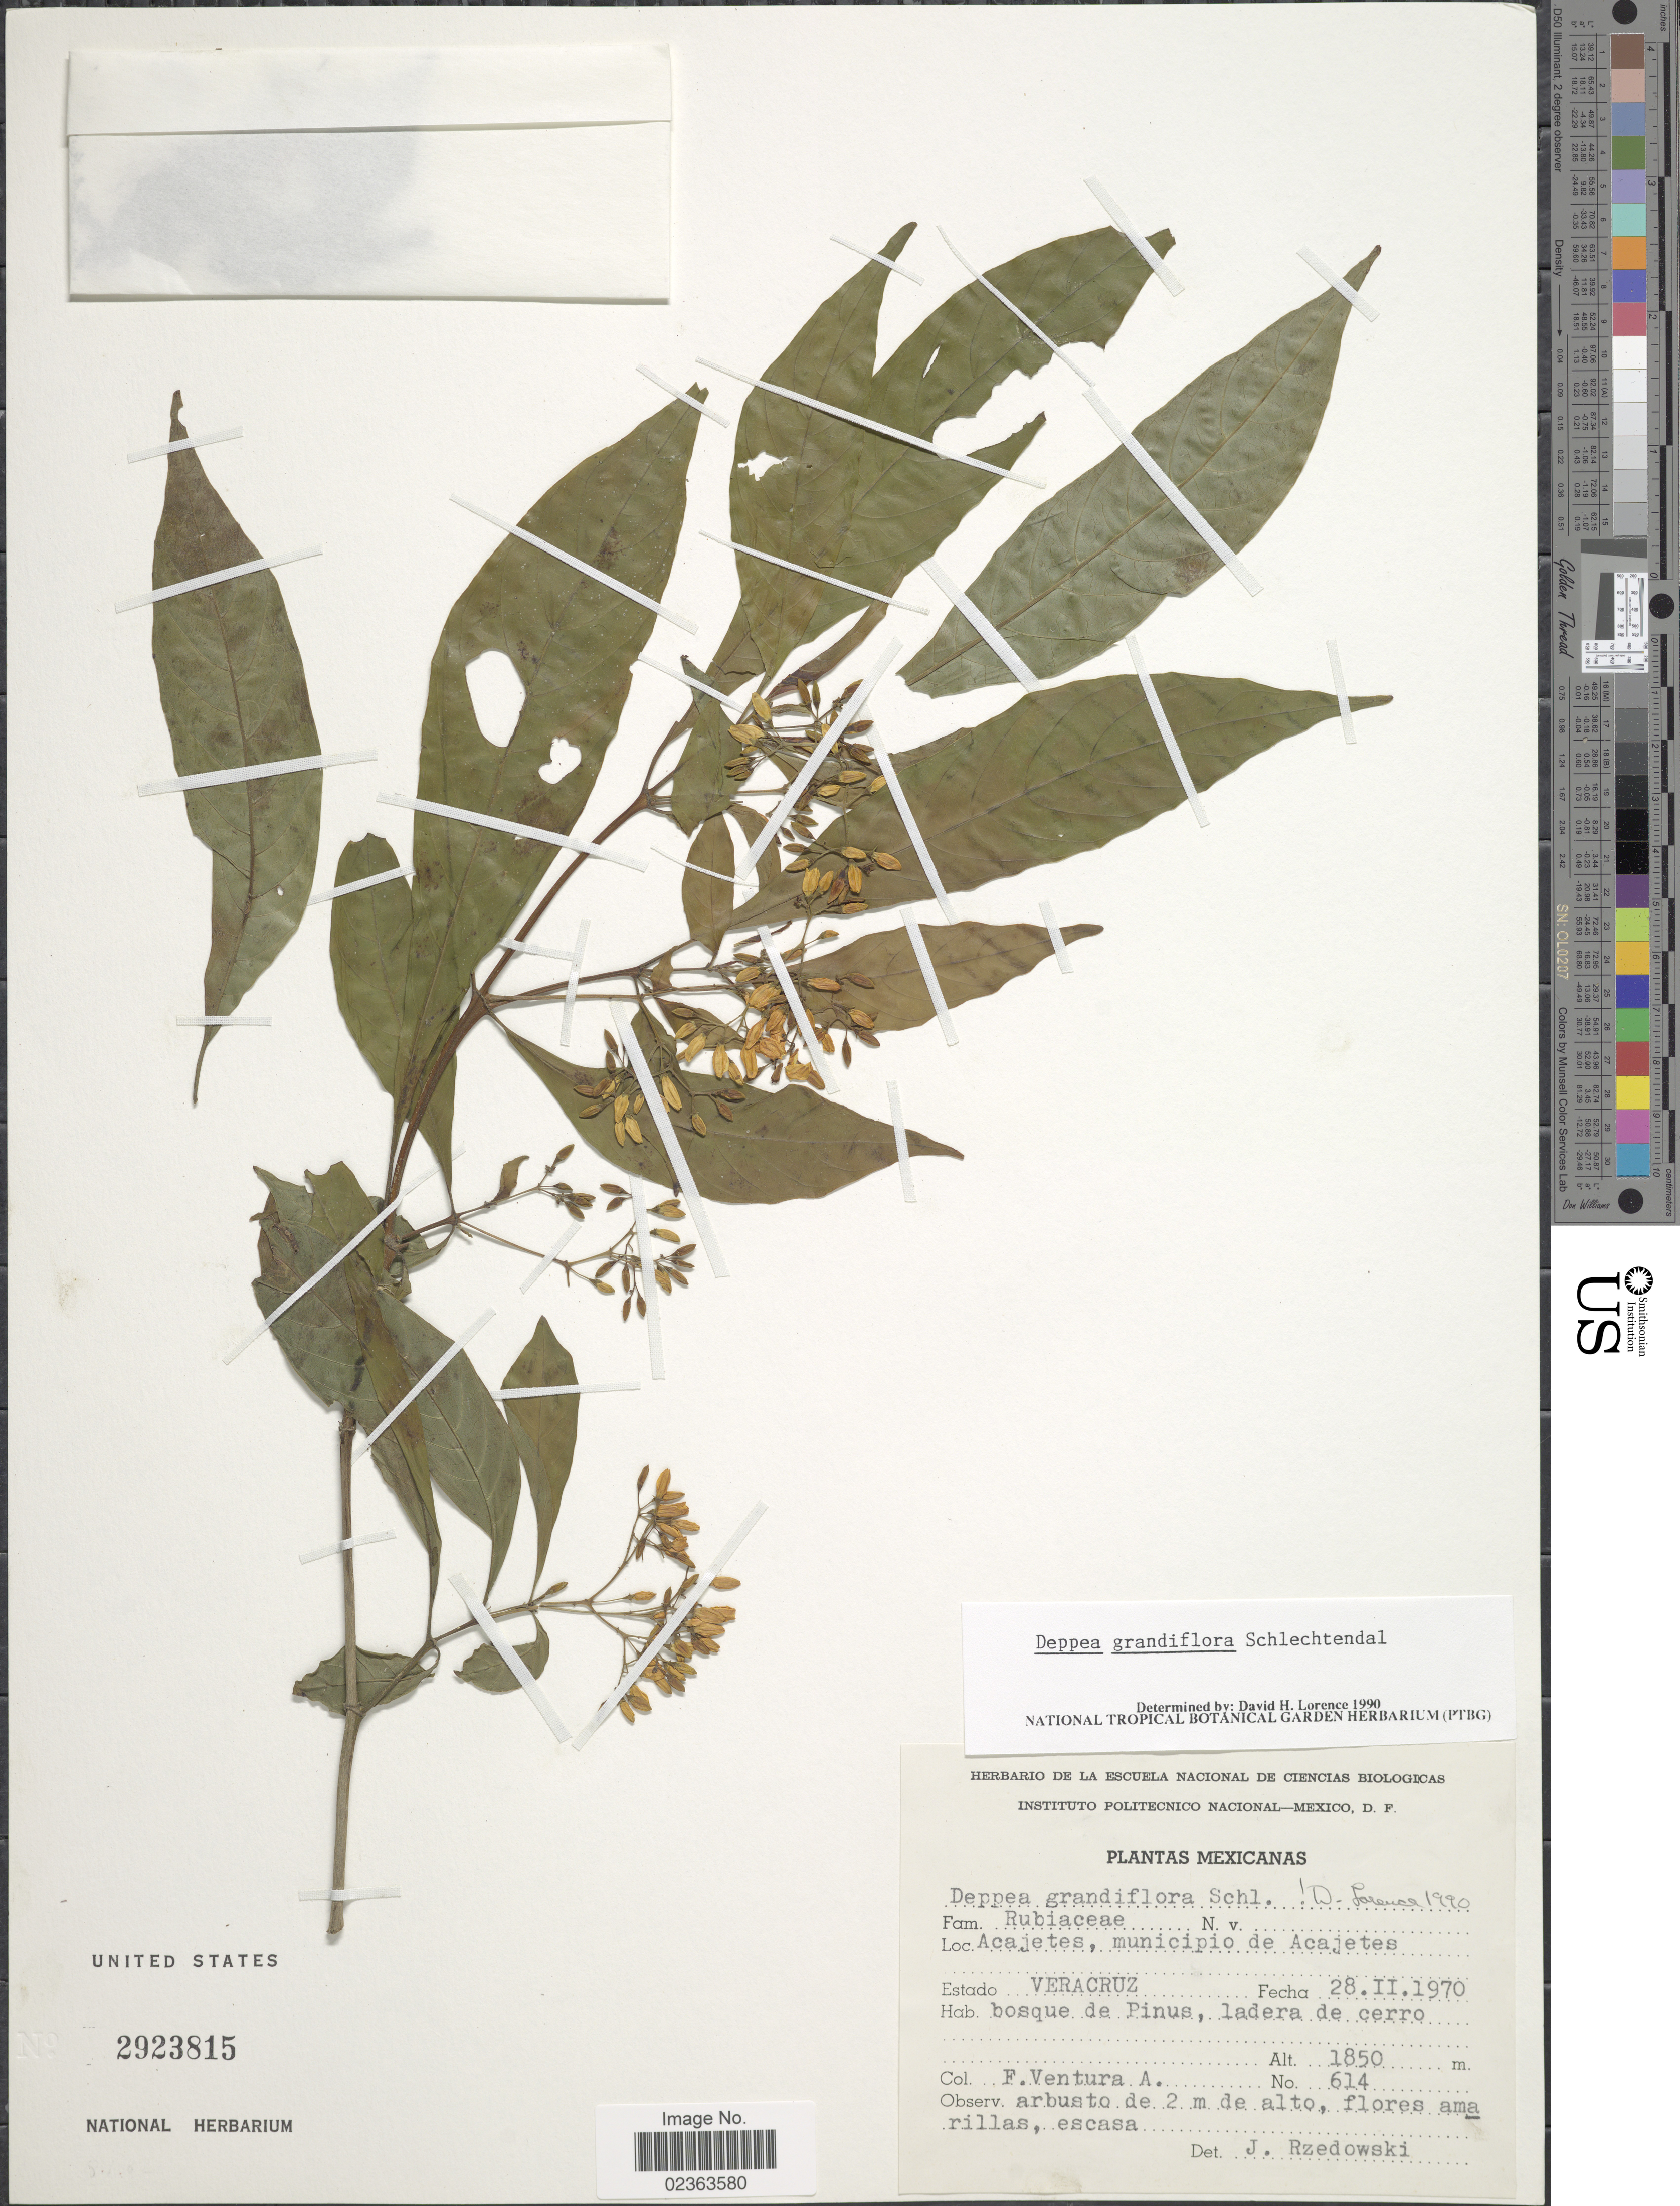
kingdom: Plantae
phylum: Tracheophyta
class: Magnoliopsida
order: Gentianales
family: Rubiaceae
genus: Deppea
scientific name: Deppea grandiflora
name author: Schltdl.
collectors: F. Ventura A.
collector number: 614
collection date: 1970-02-28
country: Mexico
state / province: Veracruz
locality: Acajetes, municipio de Acajetes, Estado Veracruz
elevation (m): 1850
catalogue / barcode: US 2923815